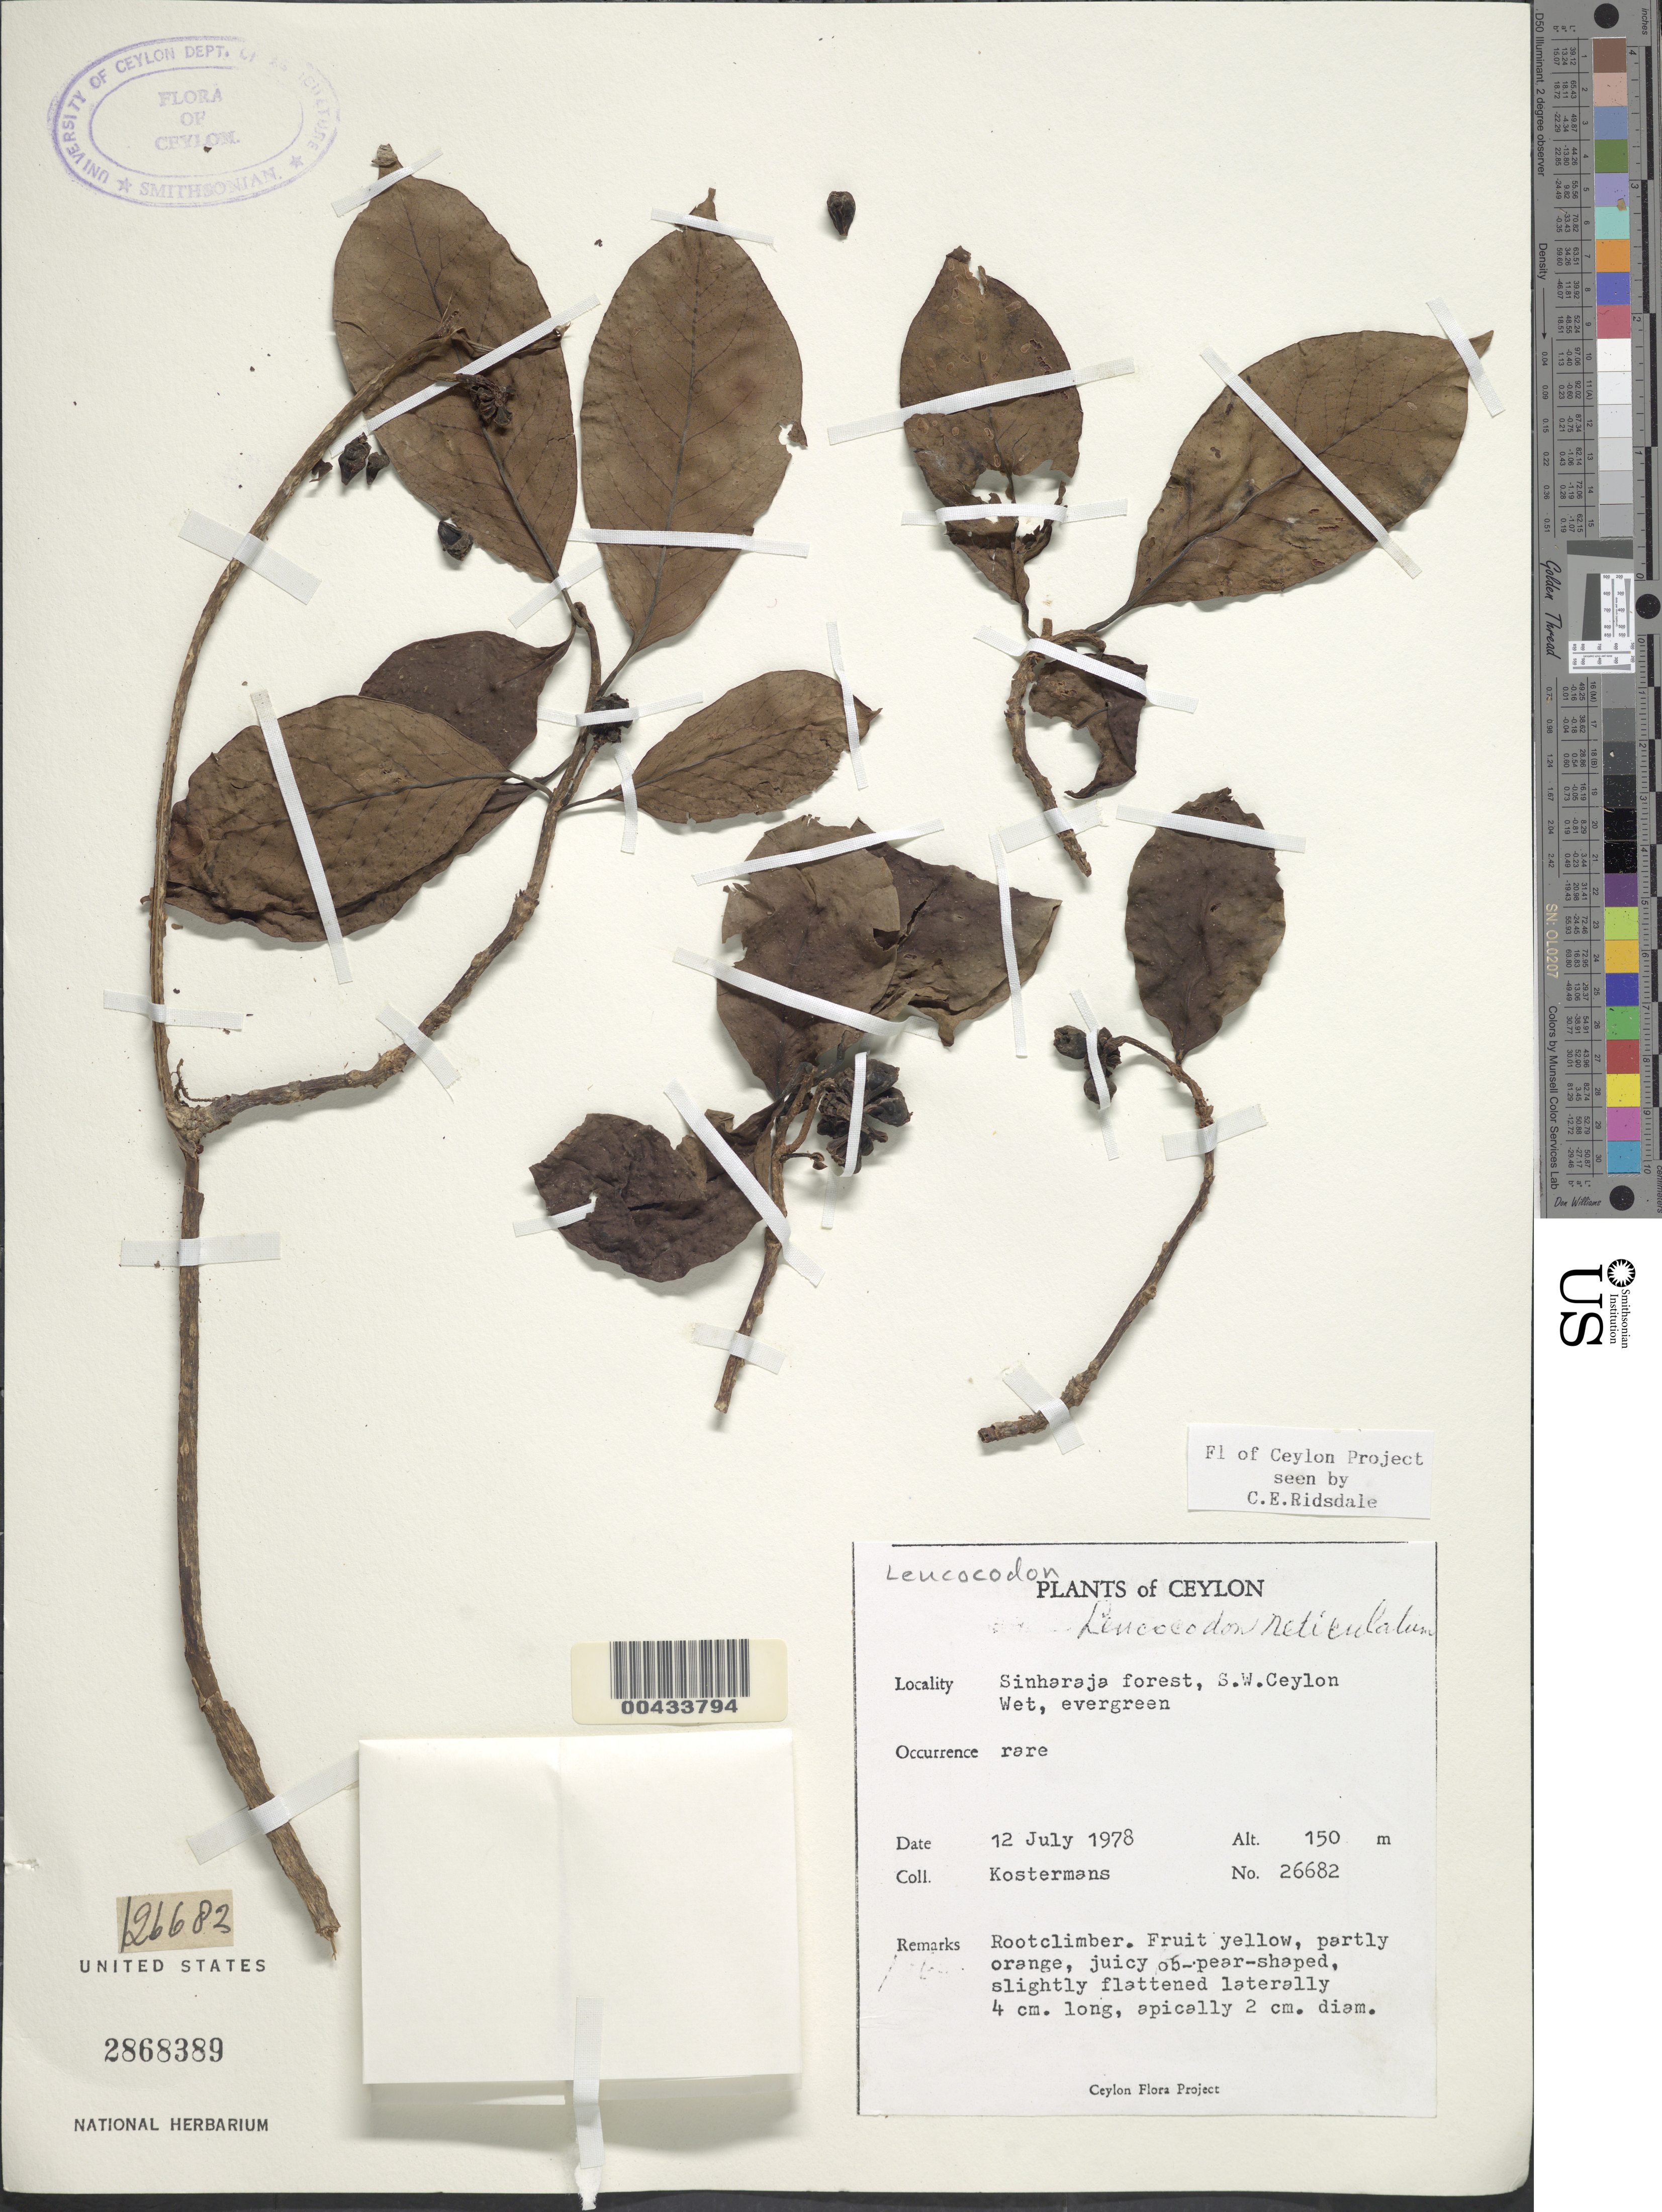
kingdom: Plantae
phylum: Tracheophyta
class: Magnoliopsida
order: Gentianales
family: Rubiaceae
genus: Leucocodon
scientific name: Leucocodon reticulatum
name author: Gardner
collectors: A. J. G. Kostermans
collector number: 26682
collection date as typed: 12 Jul 1978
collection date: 1978-07-12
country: Sri Lanka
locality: Sinhyaraja forest, SW Ceyon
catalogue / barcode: US 2868389